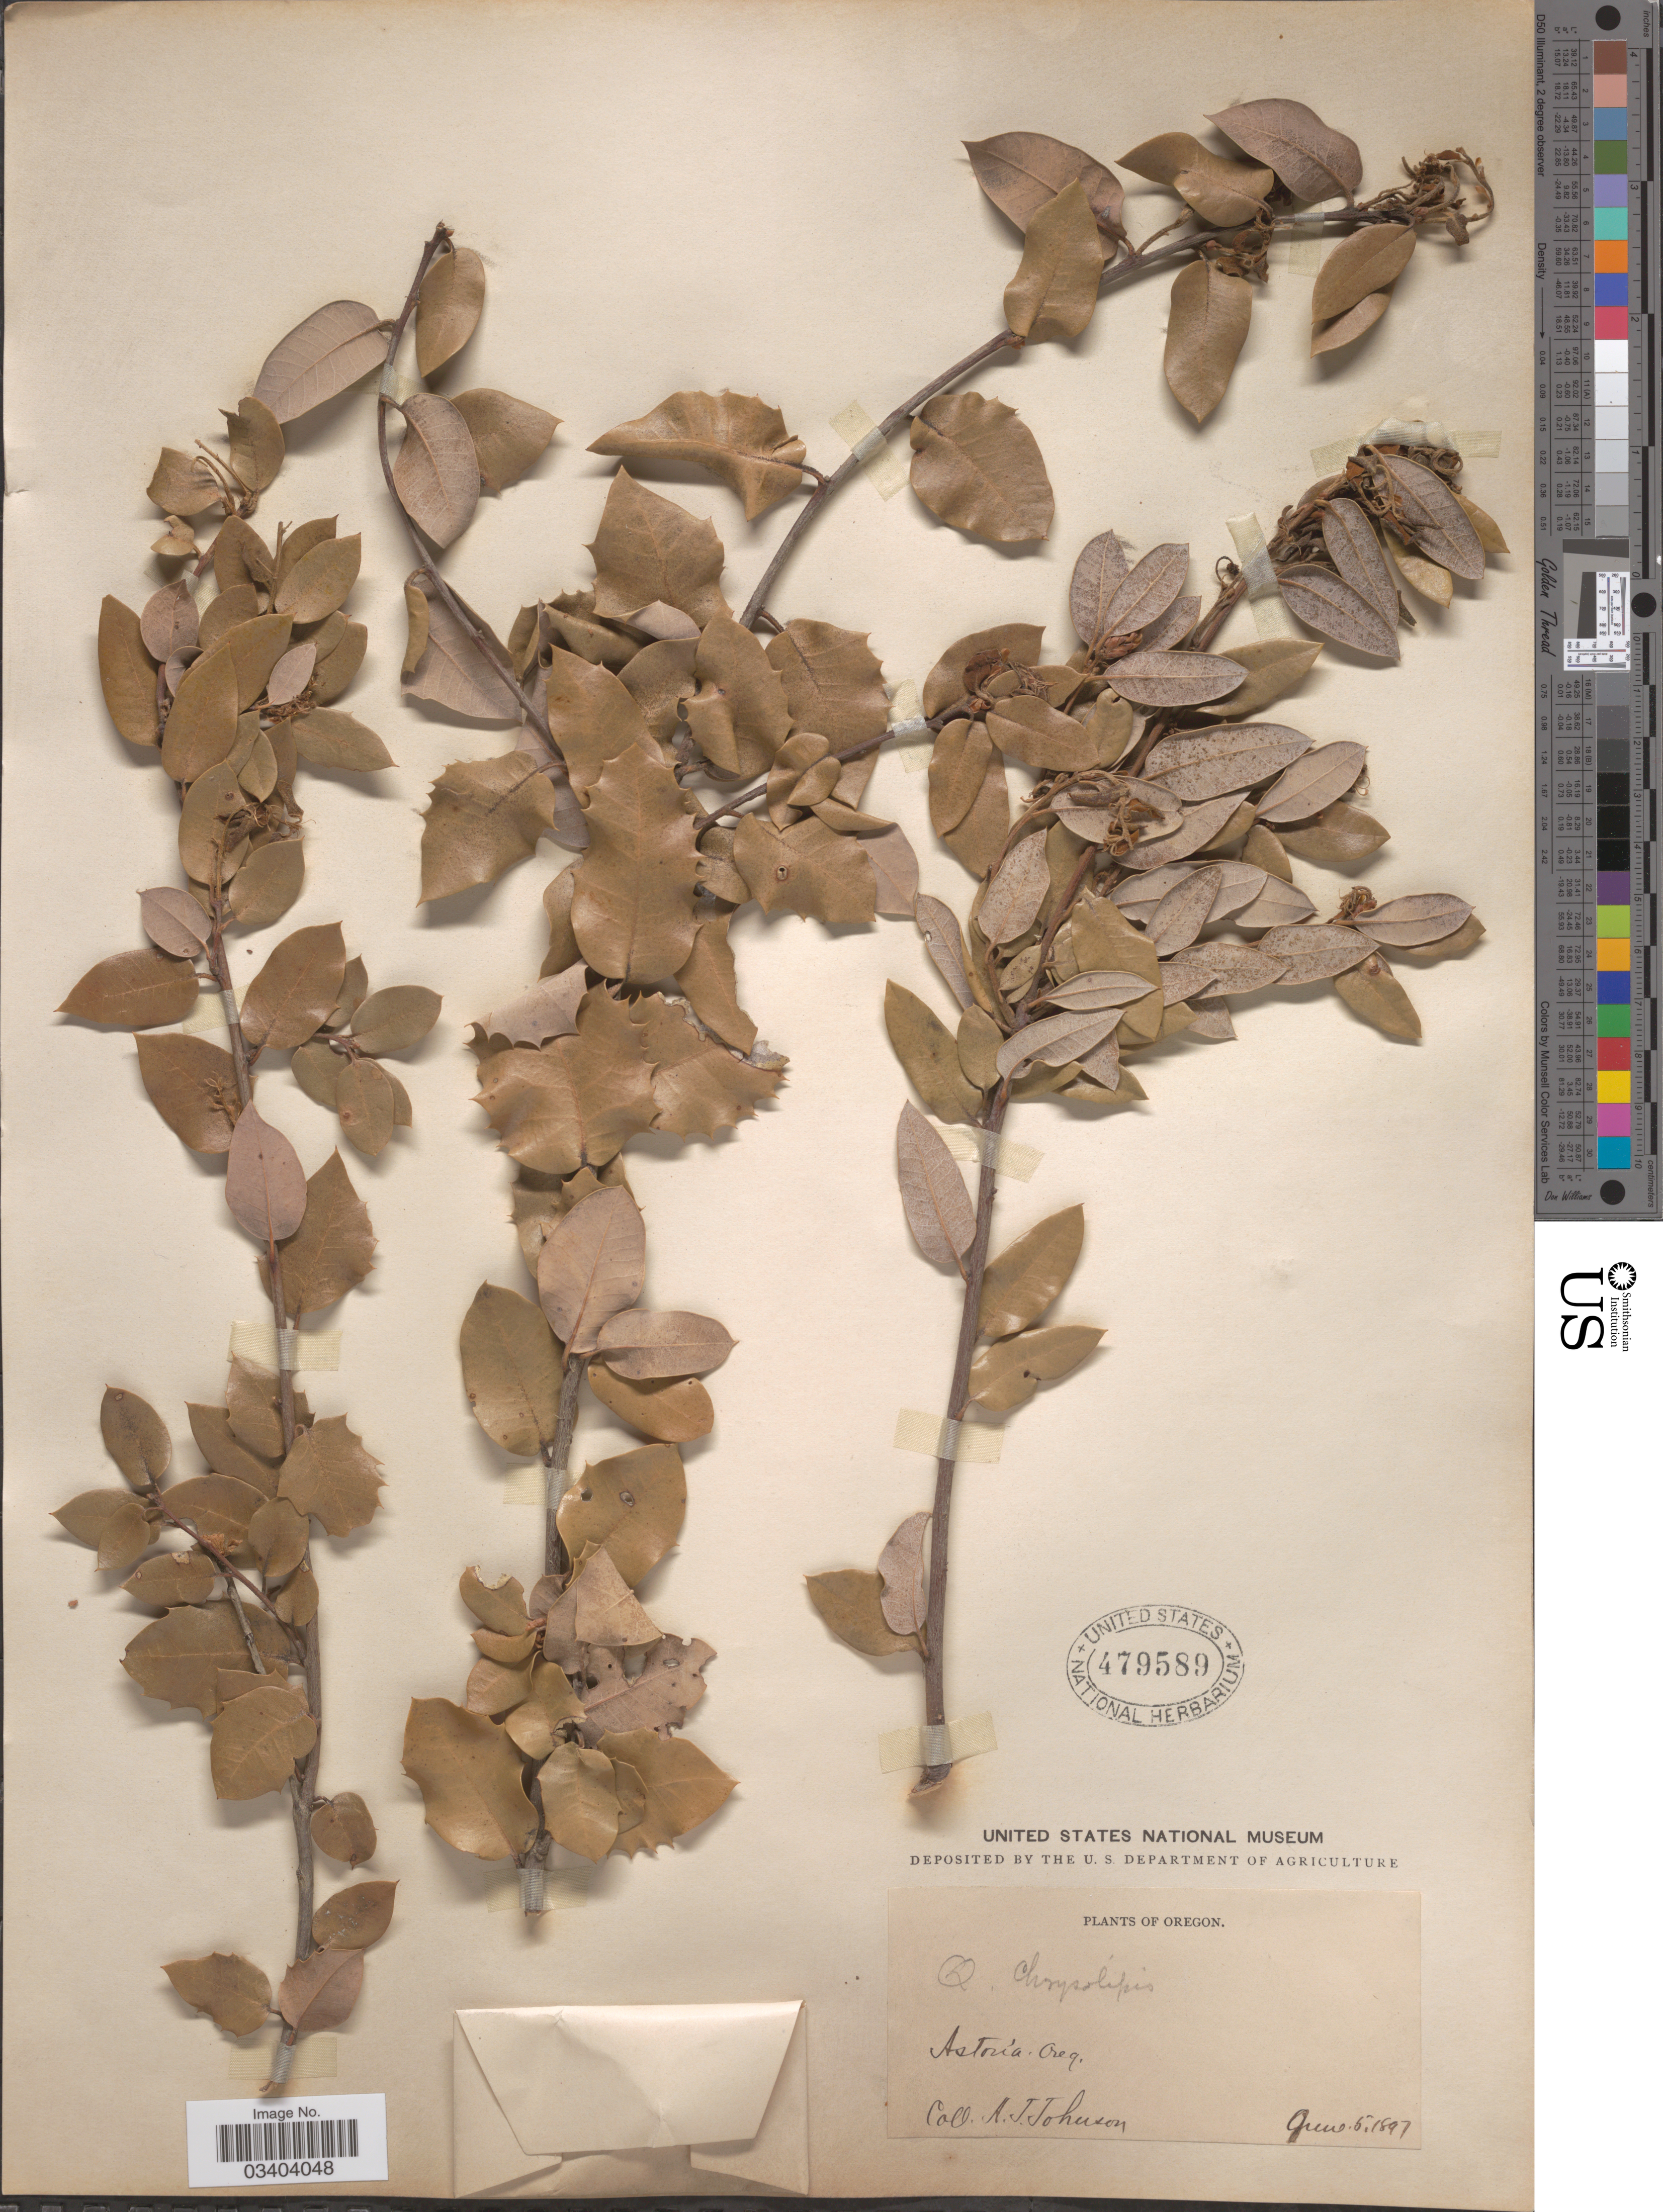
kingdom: Plantae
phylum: Tracheophyta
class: Magnoliopsida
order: Fagales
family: Fagaceae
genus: Quercus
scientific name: Quercus chrysolepis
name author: Liebm.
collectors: A. Johnson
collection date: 1897-06-05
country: United States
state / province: Oregon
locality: Astoria.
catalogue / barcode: US 479589